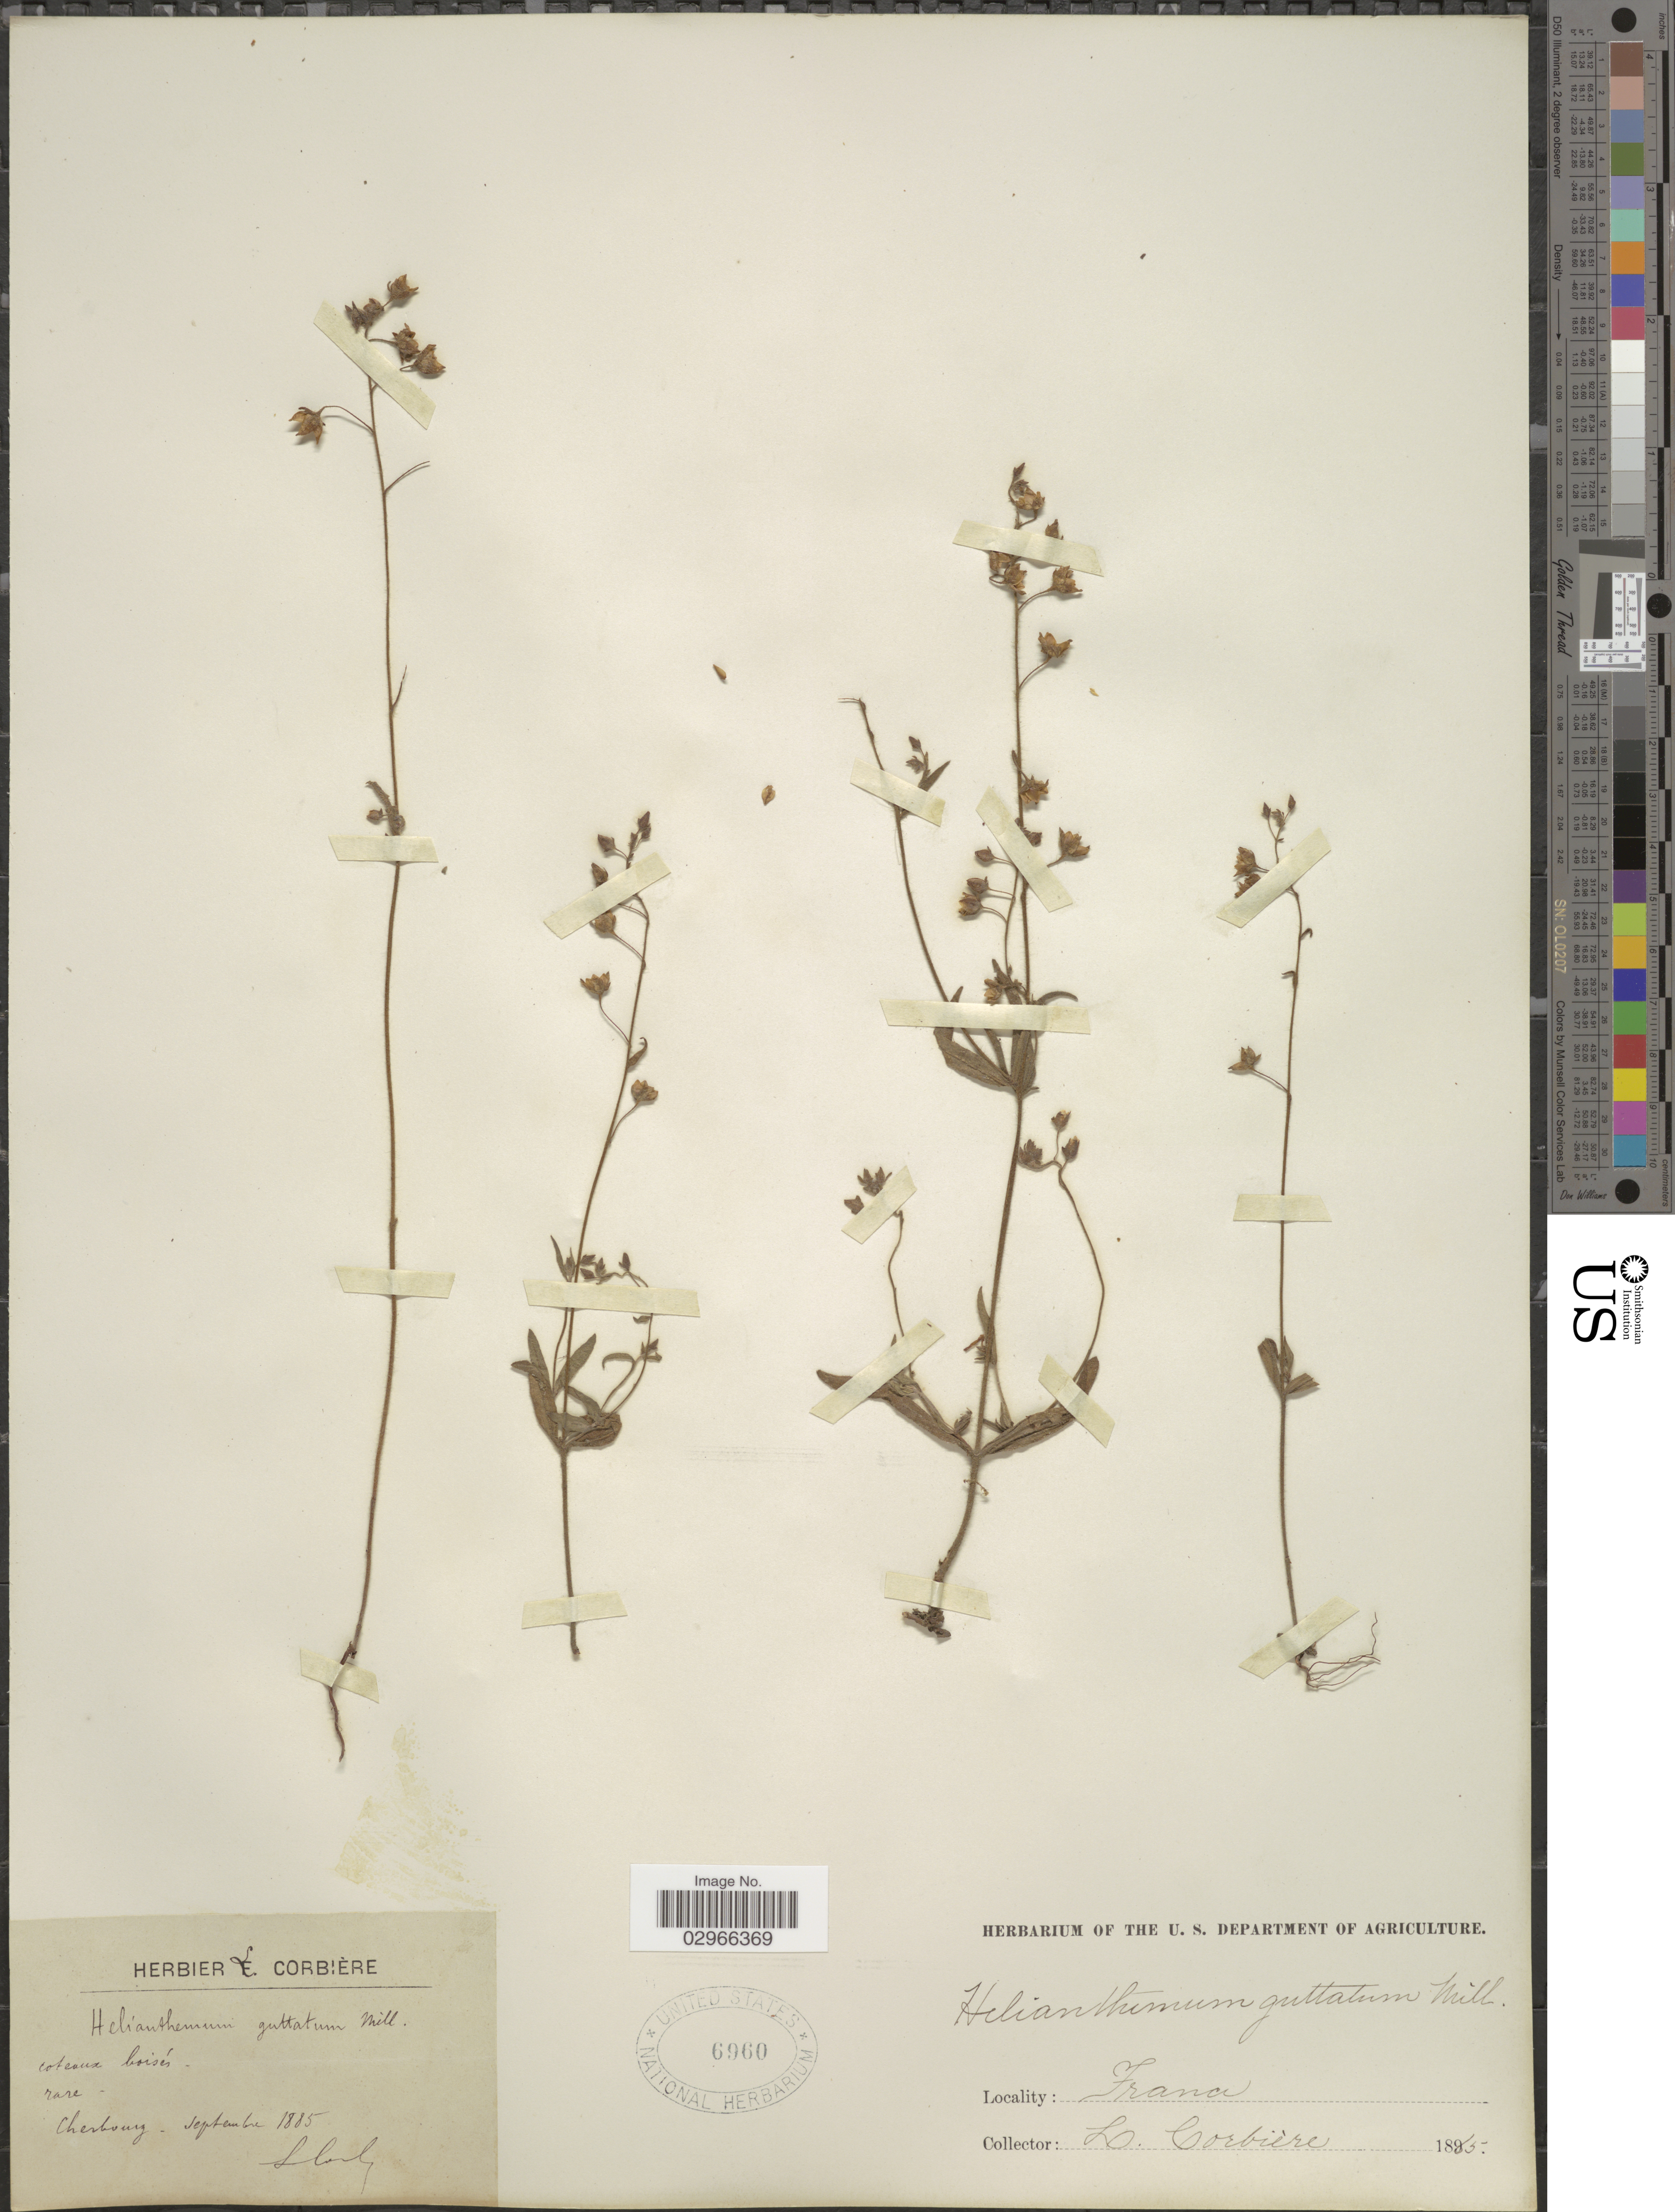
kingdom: Plantae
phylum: Tracheophyta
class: Magnoliopsida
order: Malvales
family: Cistaceae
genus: Tuberaria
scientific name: Tuberaria guttata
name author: (L.) Fourr.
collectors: L. Corbière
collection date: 1885-09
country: France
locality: Cherbourg.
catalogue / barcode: US 6960